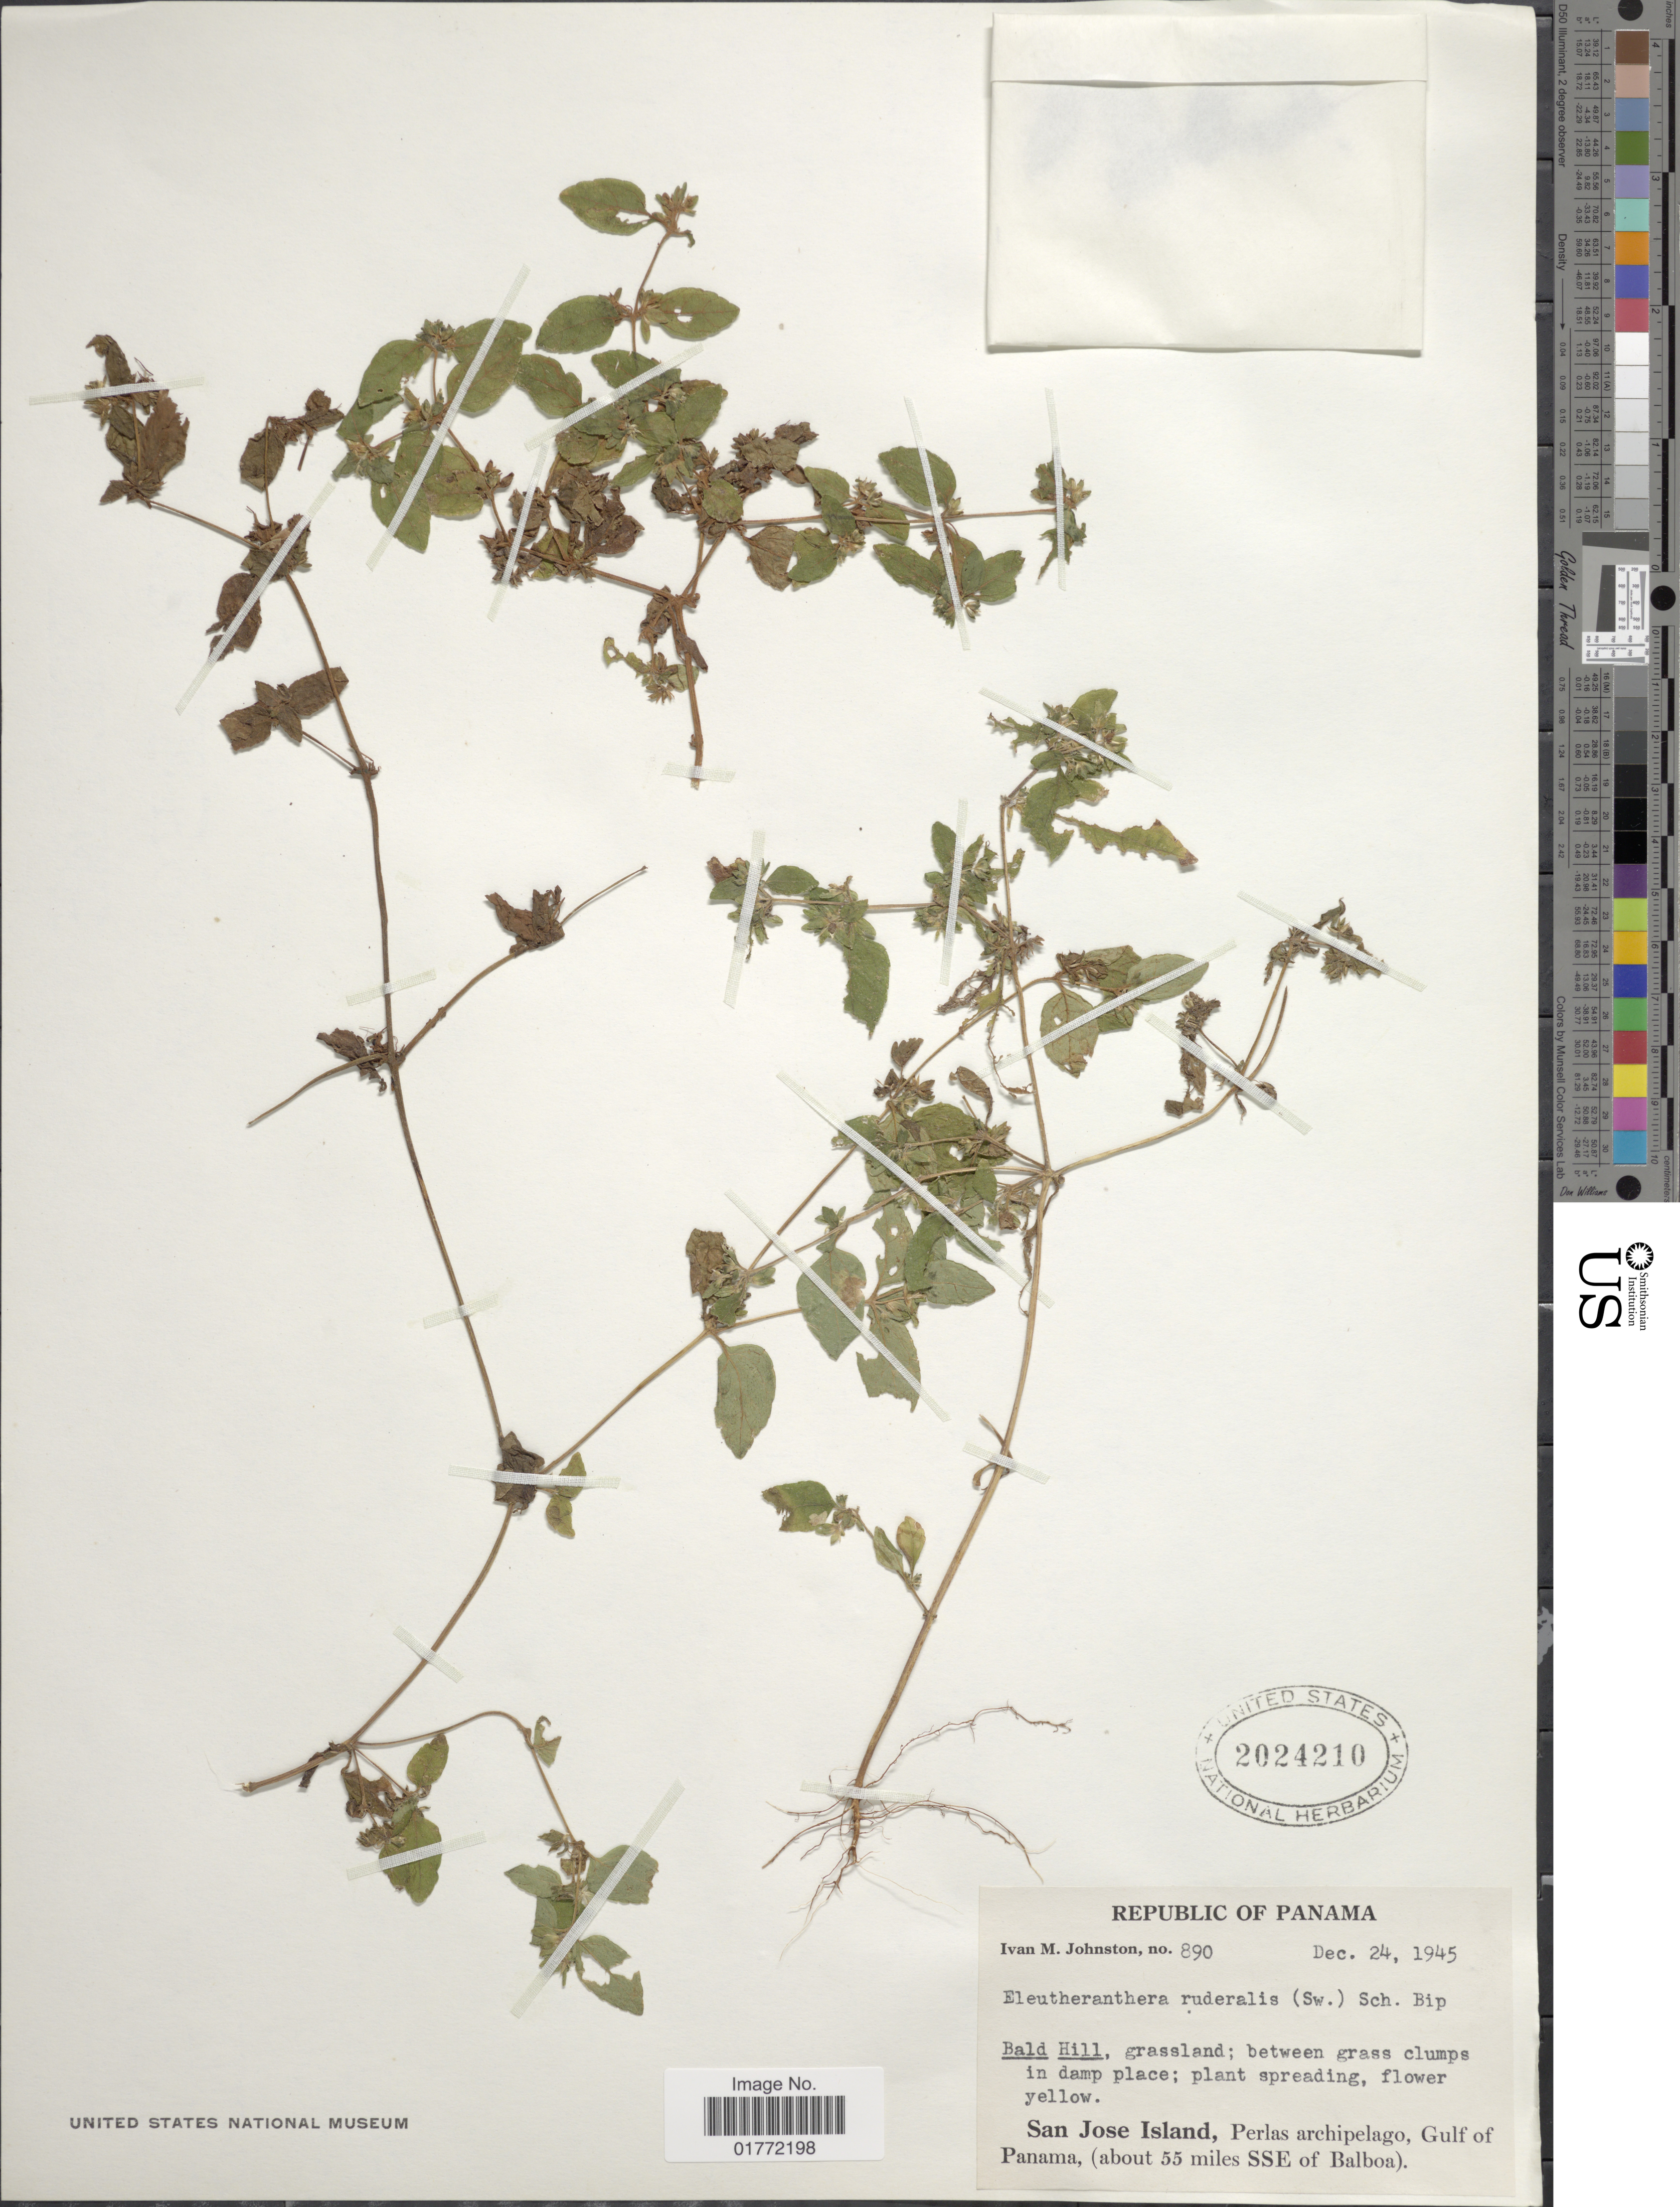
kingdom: Plantae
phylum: Tracheophyta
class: Magnoliopsida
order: Asterales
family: Asteraceae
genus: Eleutheranthera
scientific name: Eleutheranthera ruderalis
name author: (Sw.) Sch. Bip.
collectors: I.M. Johnston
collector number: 890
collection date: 1945-12-24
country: Panama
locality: San Jose Island, Perlas archipelago, Gulf of Panama, (about 55 miles SSE of Balboa)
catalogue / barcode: US 2024210